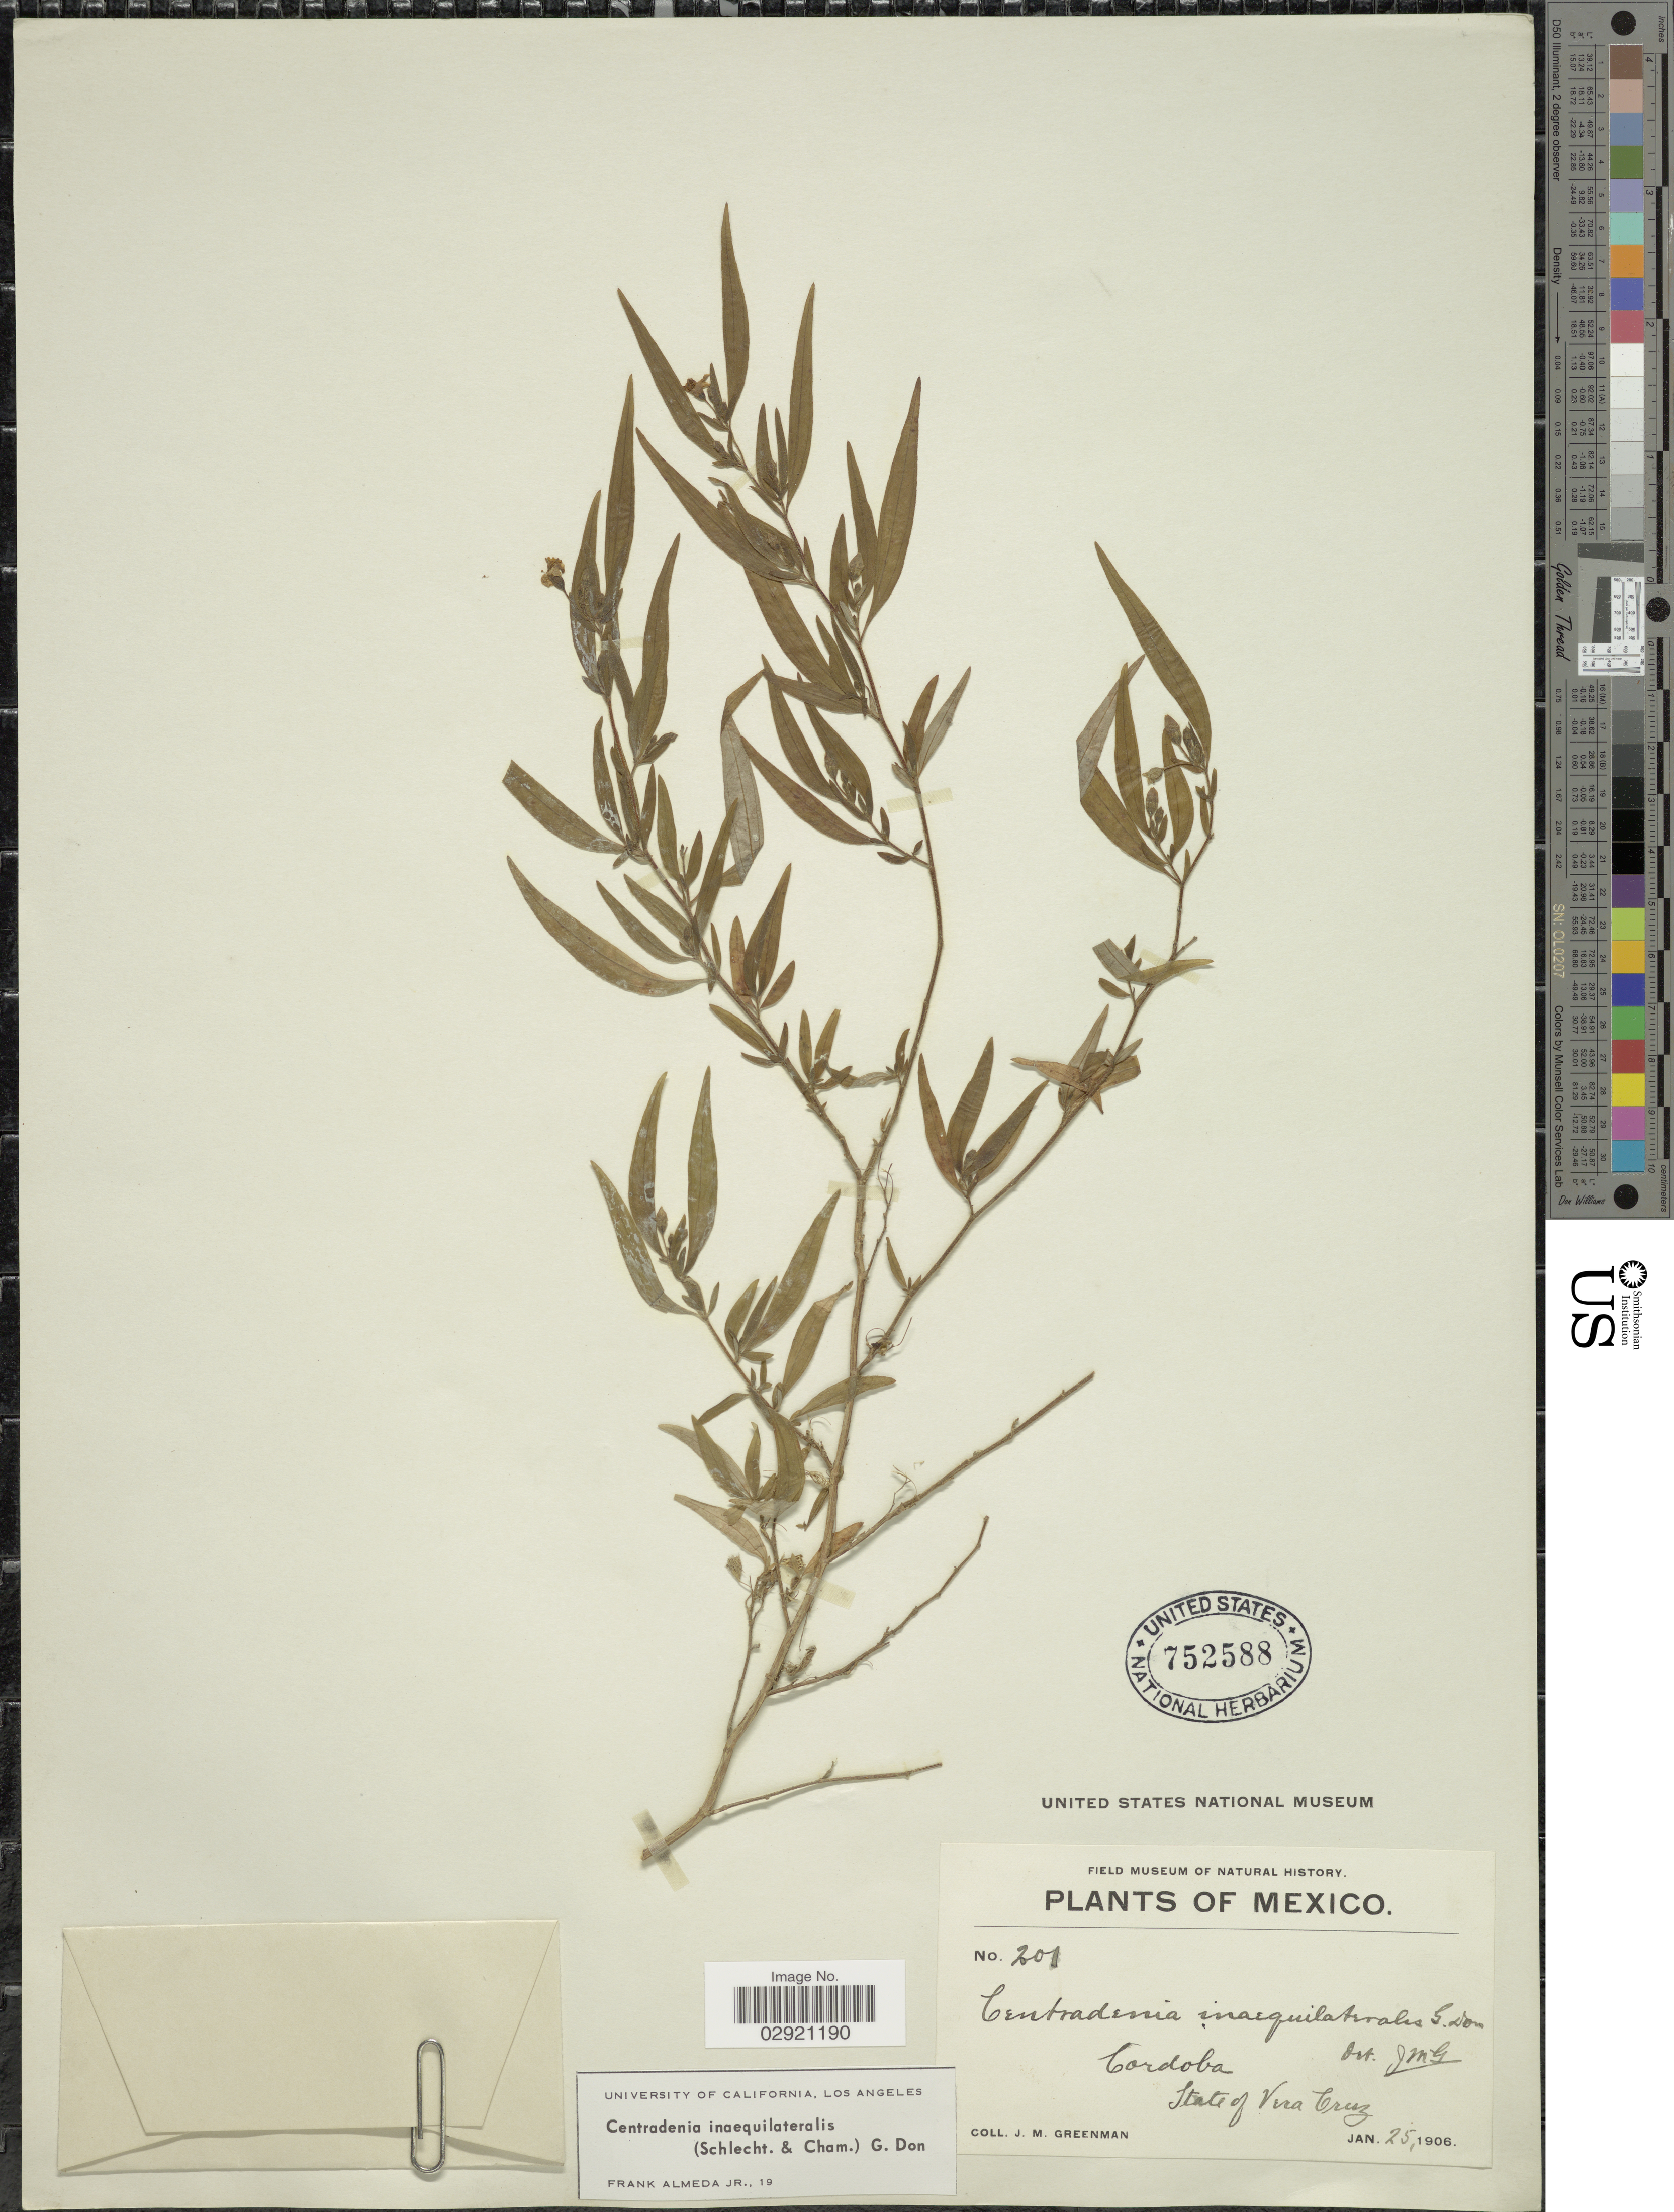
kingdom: Plantae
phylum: Tracheophyta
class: Magnoliopsida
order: Myrtales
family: Melastomataceae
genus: Centradenia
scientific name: Centradenia inaequilateralis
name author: (Gleason) G. Don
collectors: J. M. Greenman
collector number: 201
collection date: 1906-06-25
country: Mexico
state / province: Veracruz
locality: Cordoba. State of Vera Cruz.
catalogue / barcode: US 752588